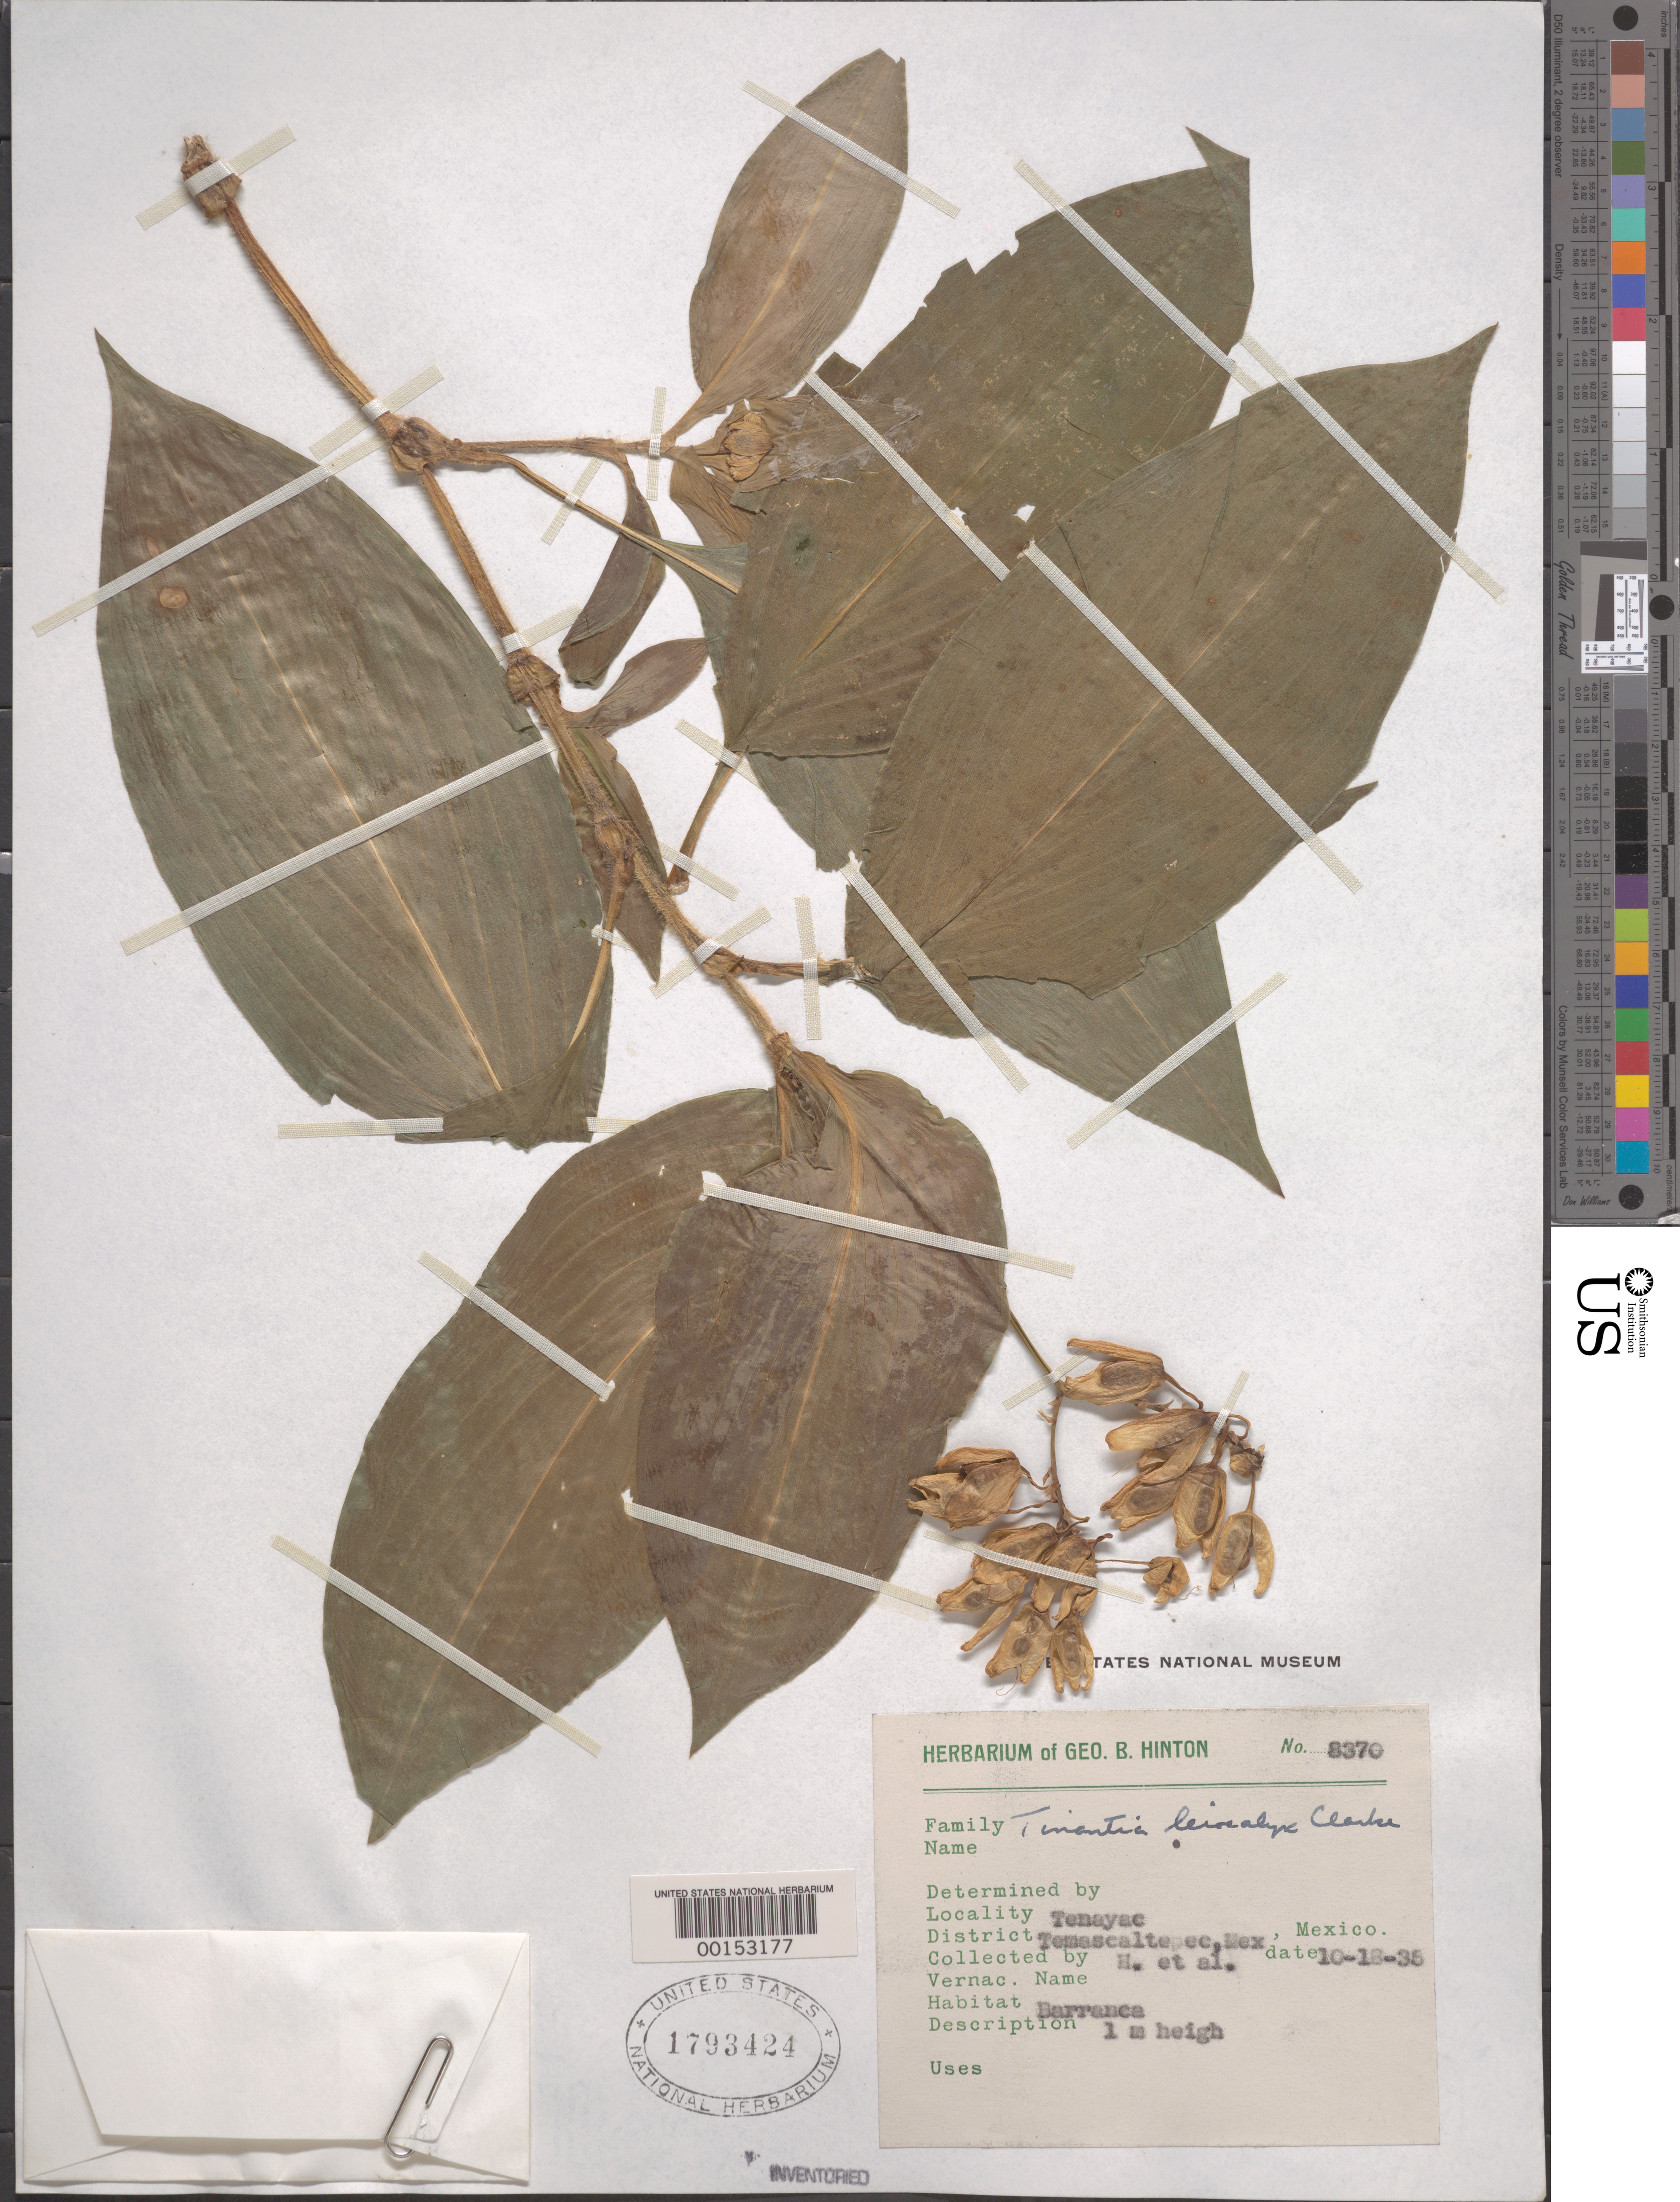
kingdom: Plantae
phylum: Tracheophyta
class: Liliopsida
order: Commelinales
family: Commelinaceae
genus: Tinantia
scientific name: Tinantia leiocalyx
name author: C.B. Clarke in Donn. Sm.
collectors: G. B. Hinton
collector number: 8370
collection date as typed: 18 Oct 1938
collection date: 1938-10-18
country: Mexico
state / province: México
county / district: Temascaltepec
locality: Tenayac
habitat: Barranca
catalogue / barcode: US 1793424